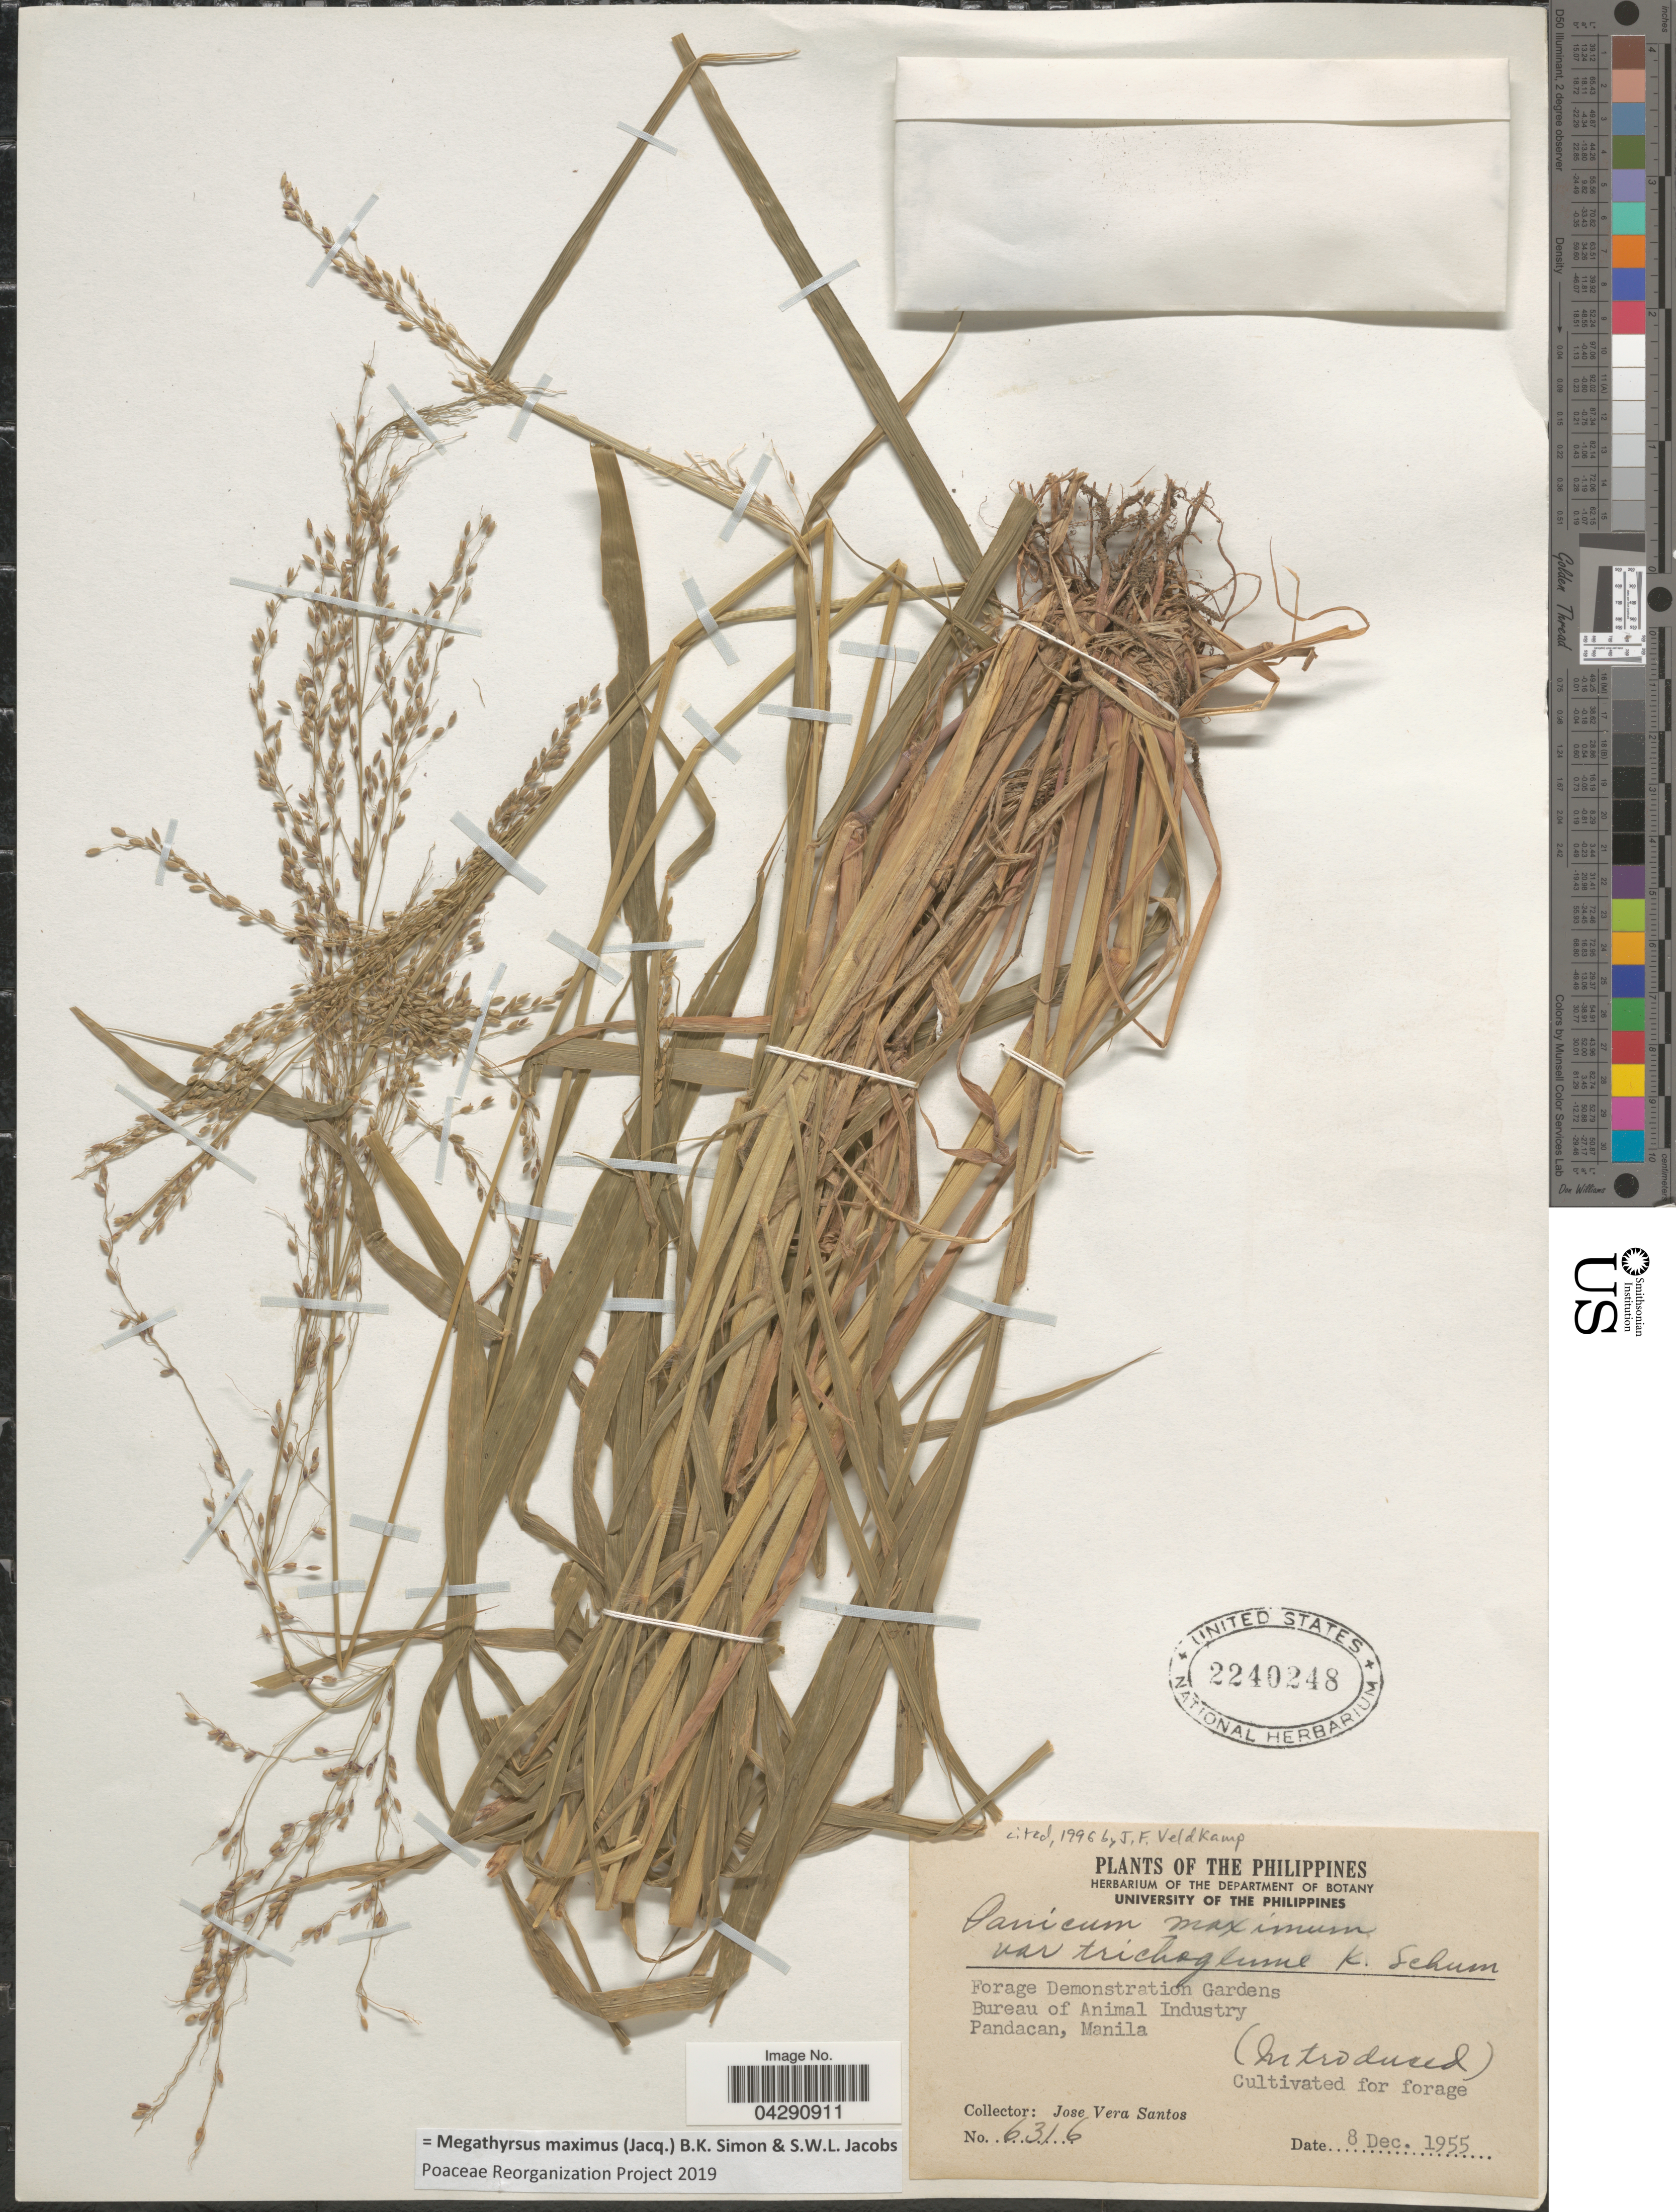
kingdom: Plantae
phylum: Tracheophyta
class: Liliopsida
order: Poales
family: Poaceae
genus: Megathyrsus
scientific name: Megathyrsus maximus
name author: (Jacq.) B.K. Simon & S.W.L. Jacobs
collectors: J. Vera Santos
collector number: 6316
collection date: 1955-12-08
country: Philippines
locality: Forage Demonstration Gardens. Bureau of Animal Industry. Pandacan, Manila. Cultivated for forage.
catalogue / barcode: US 2240248